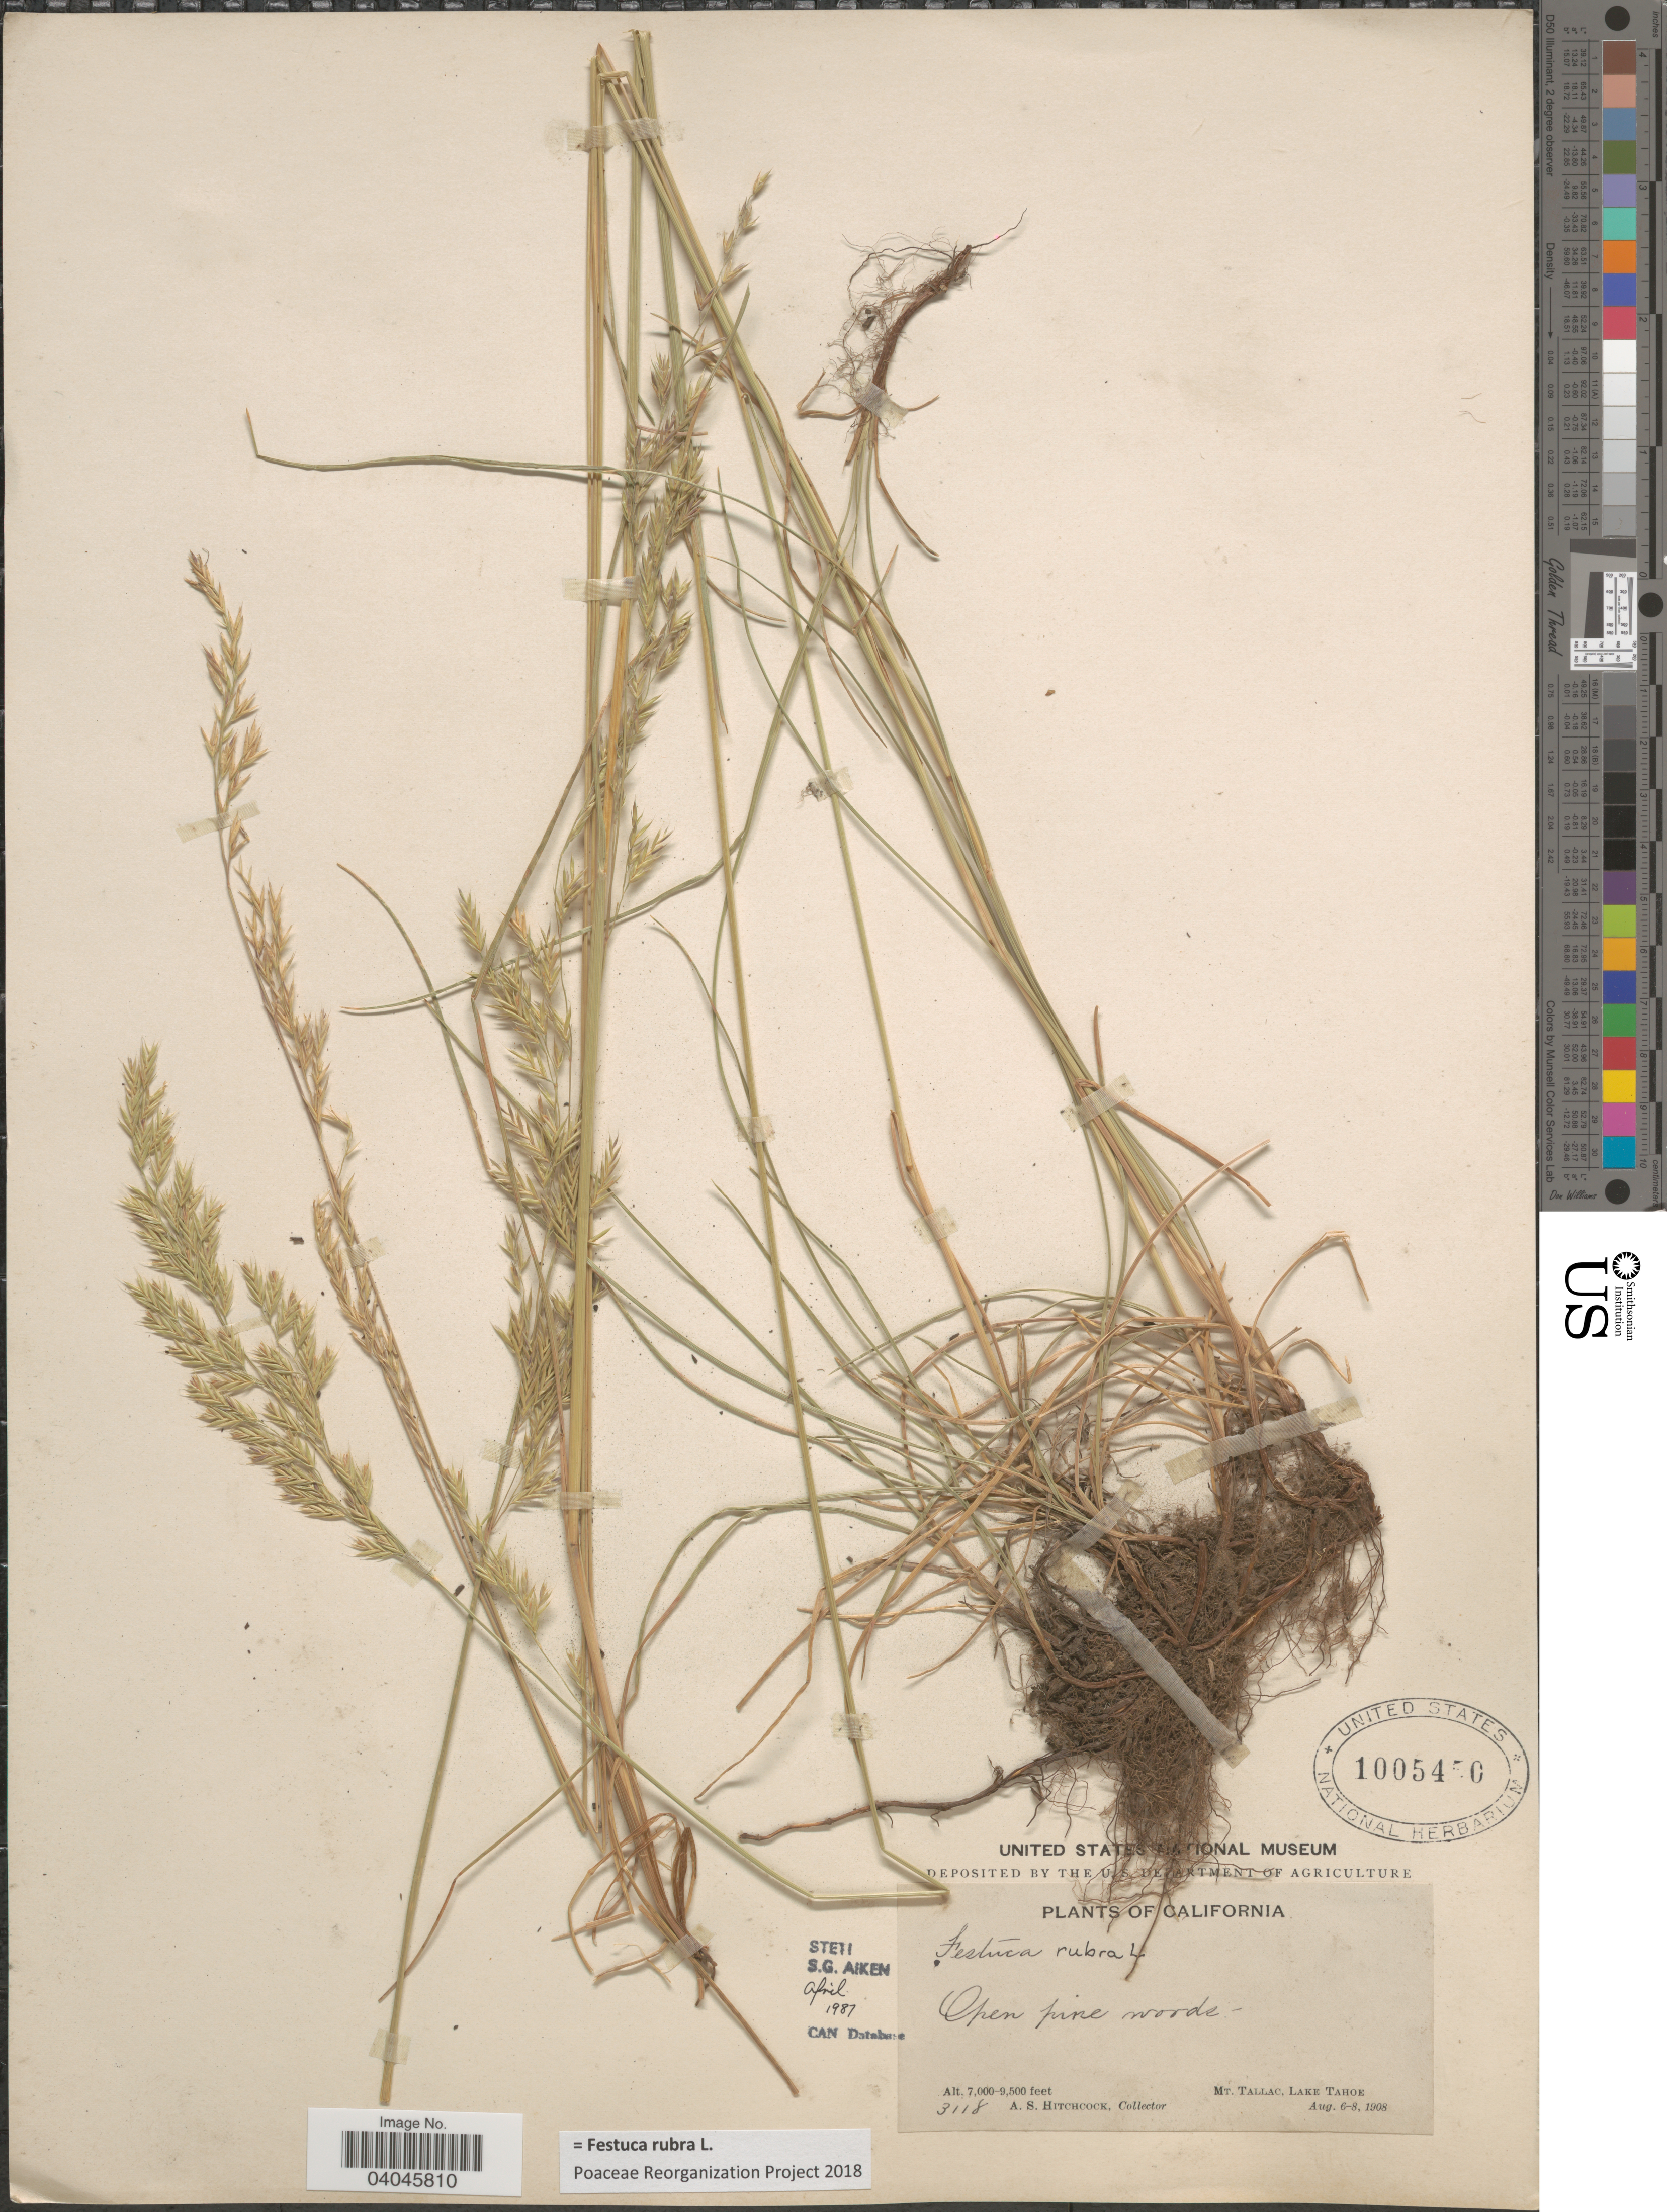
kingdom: Plantae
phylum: Tracheophyta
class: Liliopsida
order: Poales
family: Poaceae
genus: Festuca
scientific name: Festuca rubra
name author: L.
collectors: A. S. Hitchcock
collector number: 3118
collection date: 1908-08-06/1908-08-08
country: United States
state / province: California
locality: Mt. Tallac, Lake Tahoe.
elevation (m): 2134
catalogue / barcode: US 1005450